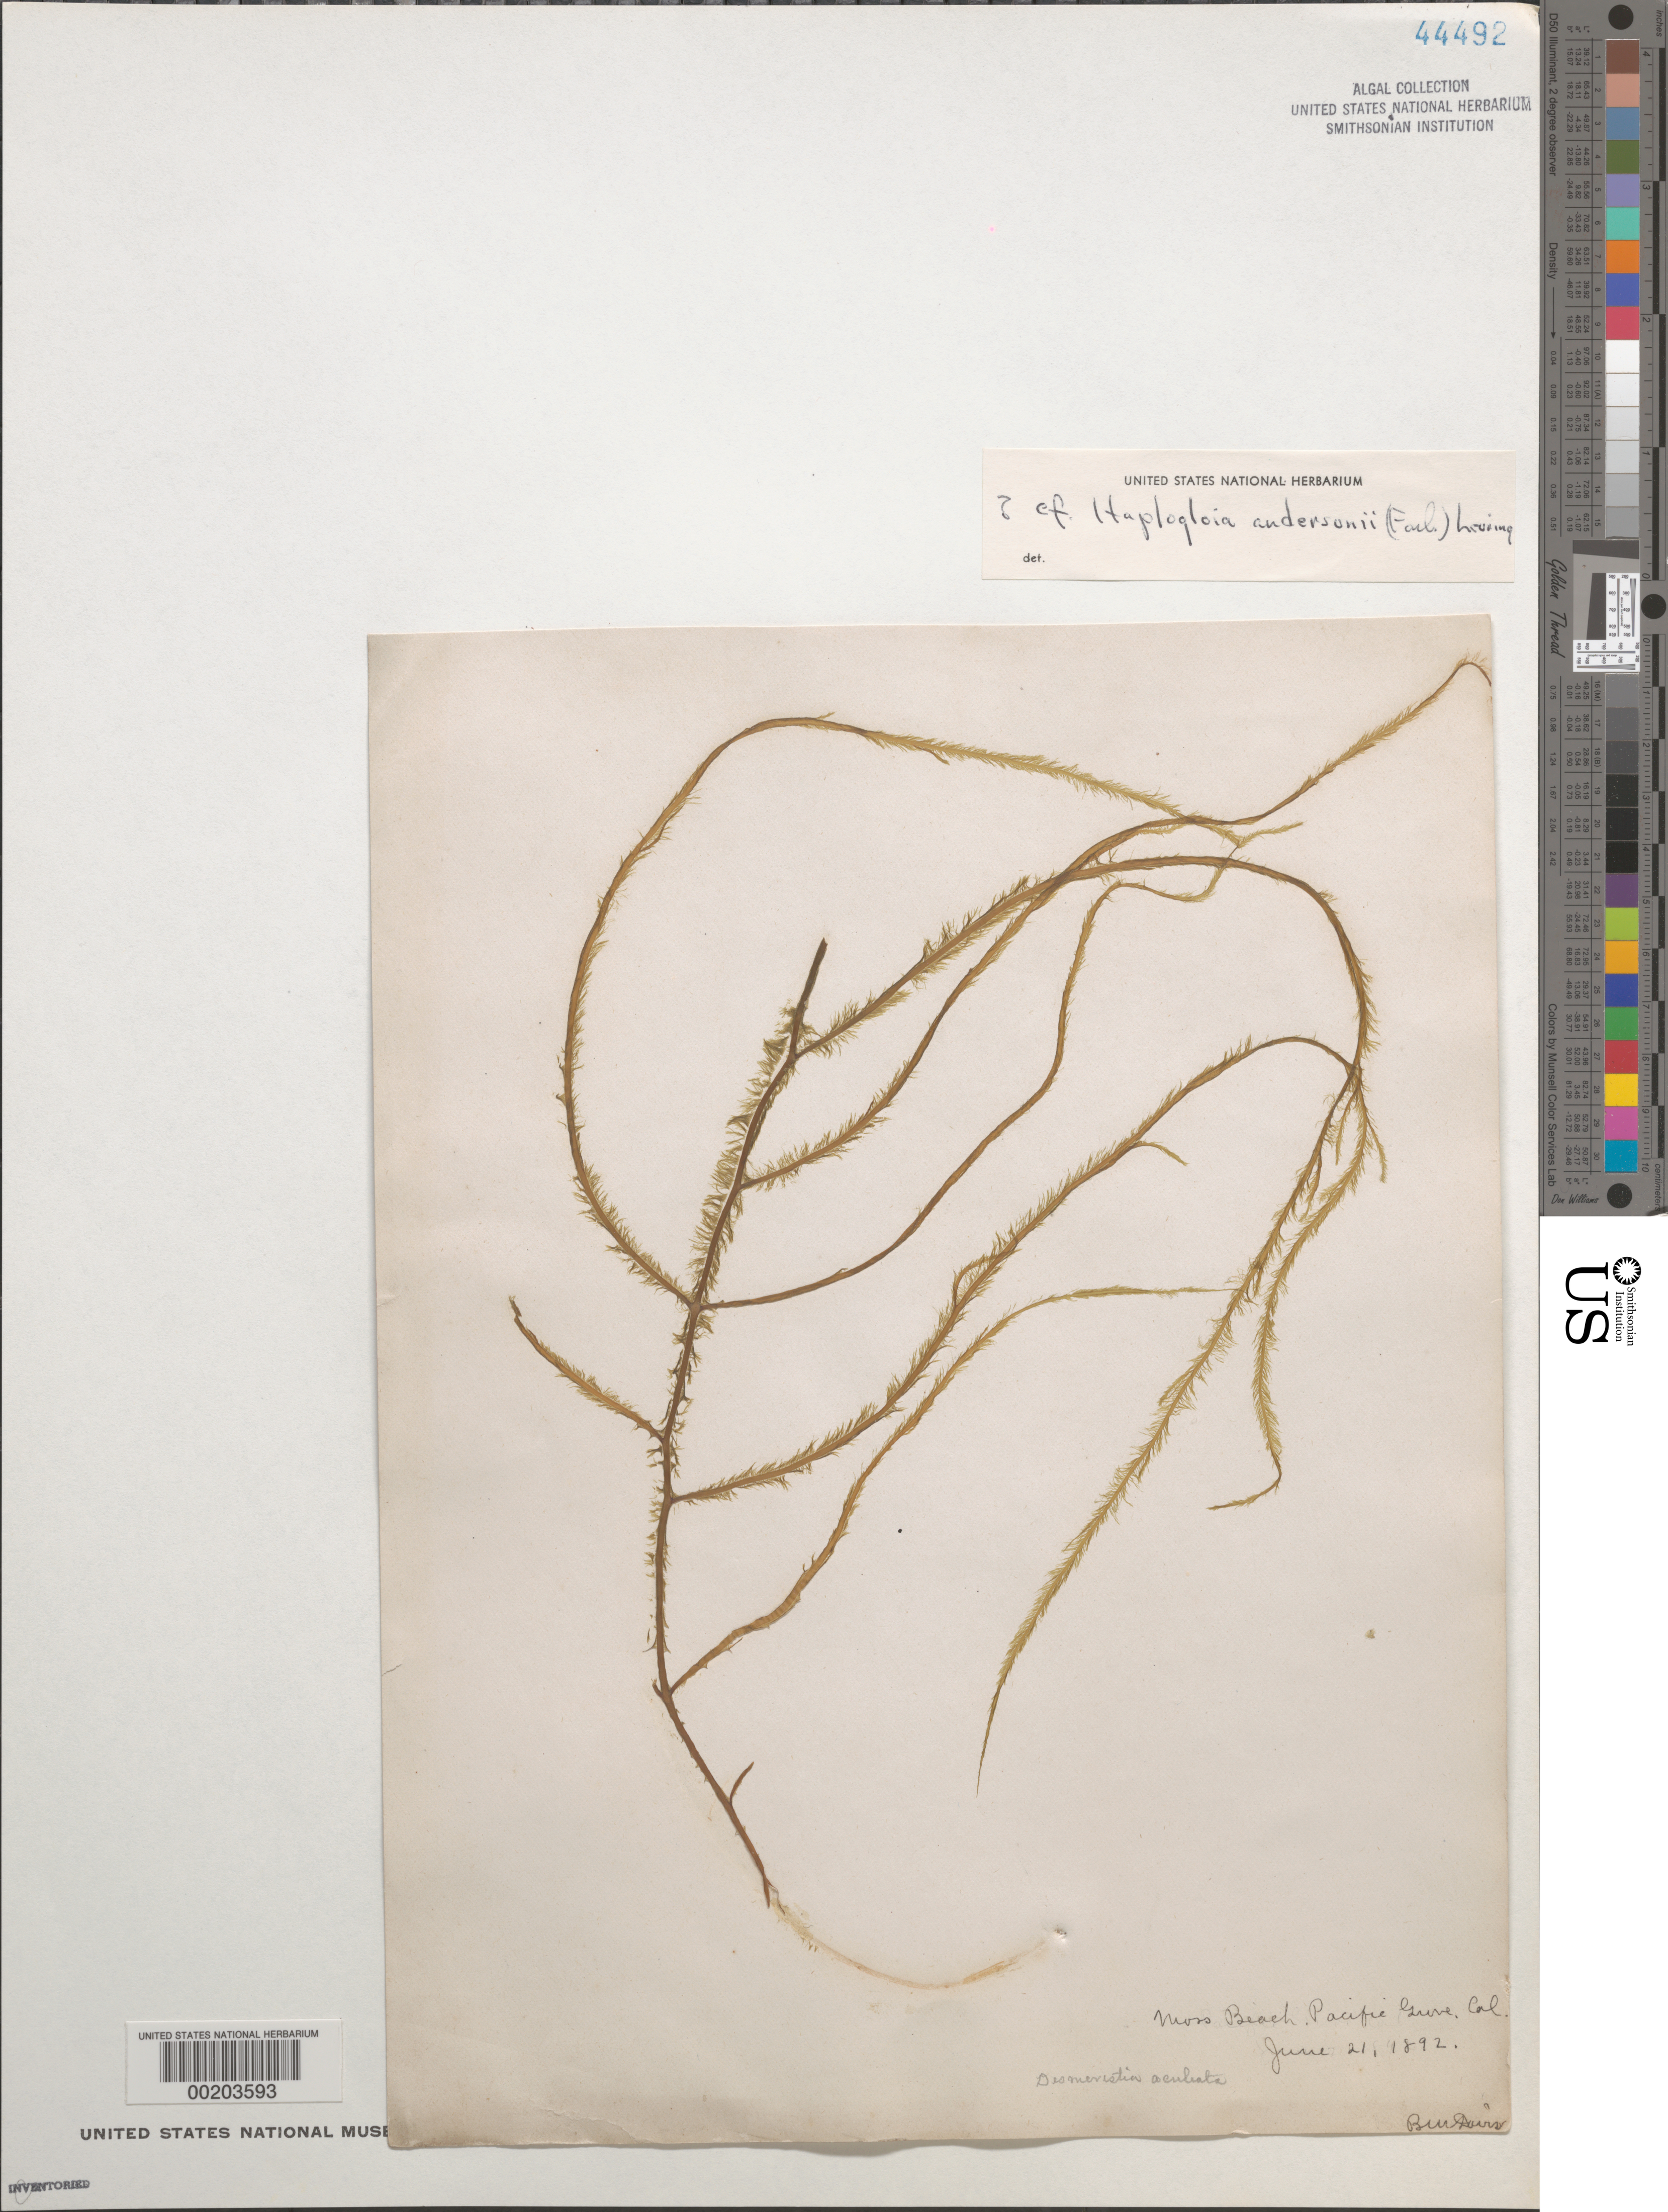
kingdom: Chromista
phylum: Ochrophyta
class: Phaeophyceae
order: Ectocarpales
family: Chordariaceae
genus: Haplogloia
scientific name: Haplogloia andersonii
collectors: B. Davis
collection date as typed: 21 Jun 1892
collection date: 1892-06-21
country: United States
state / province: California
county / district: Monterey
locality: Moss Beach, Pacific Grove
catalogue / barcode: US 44492